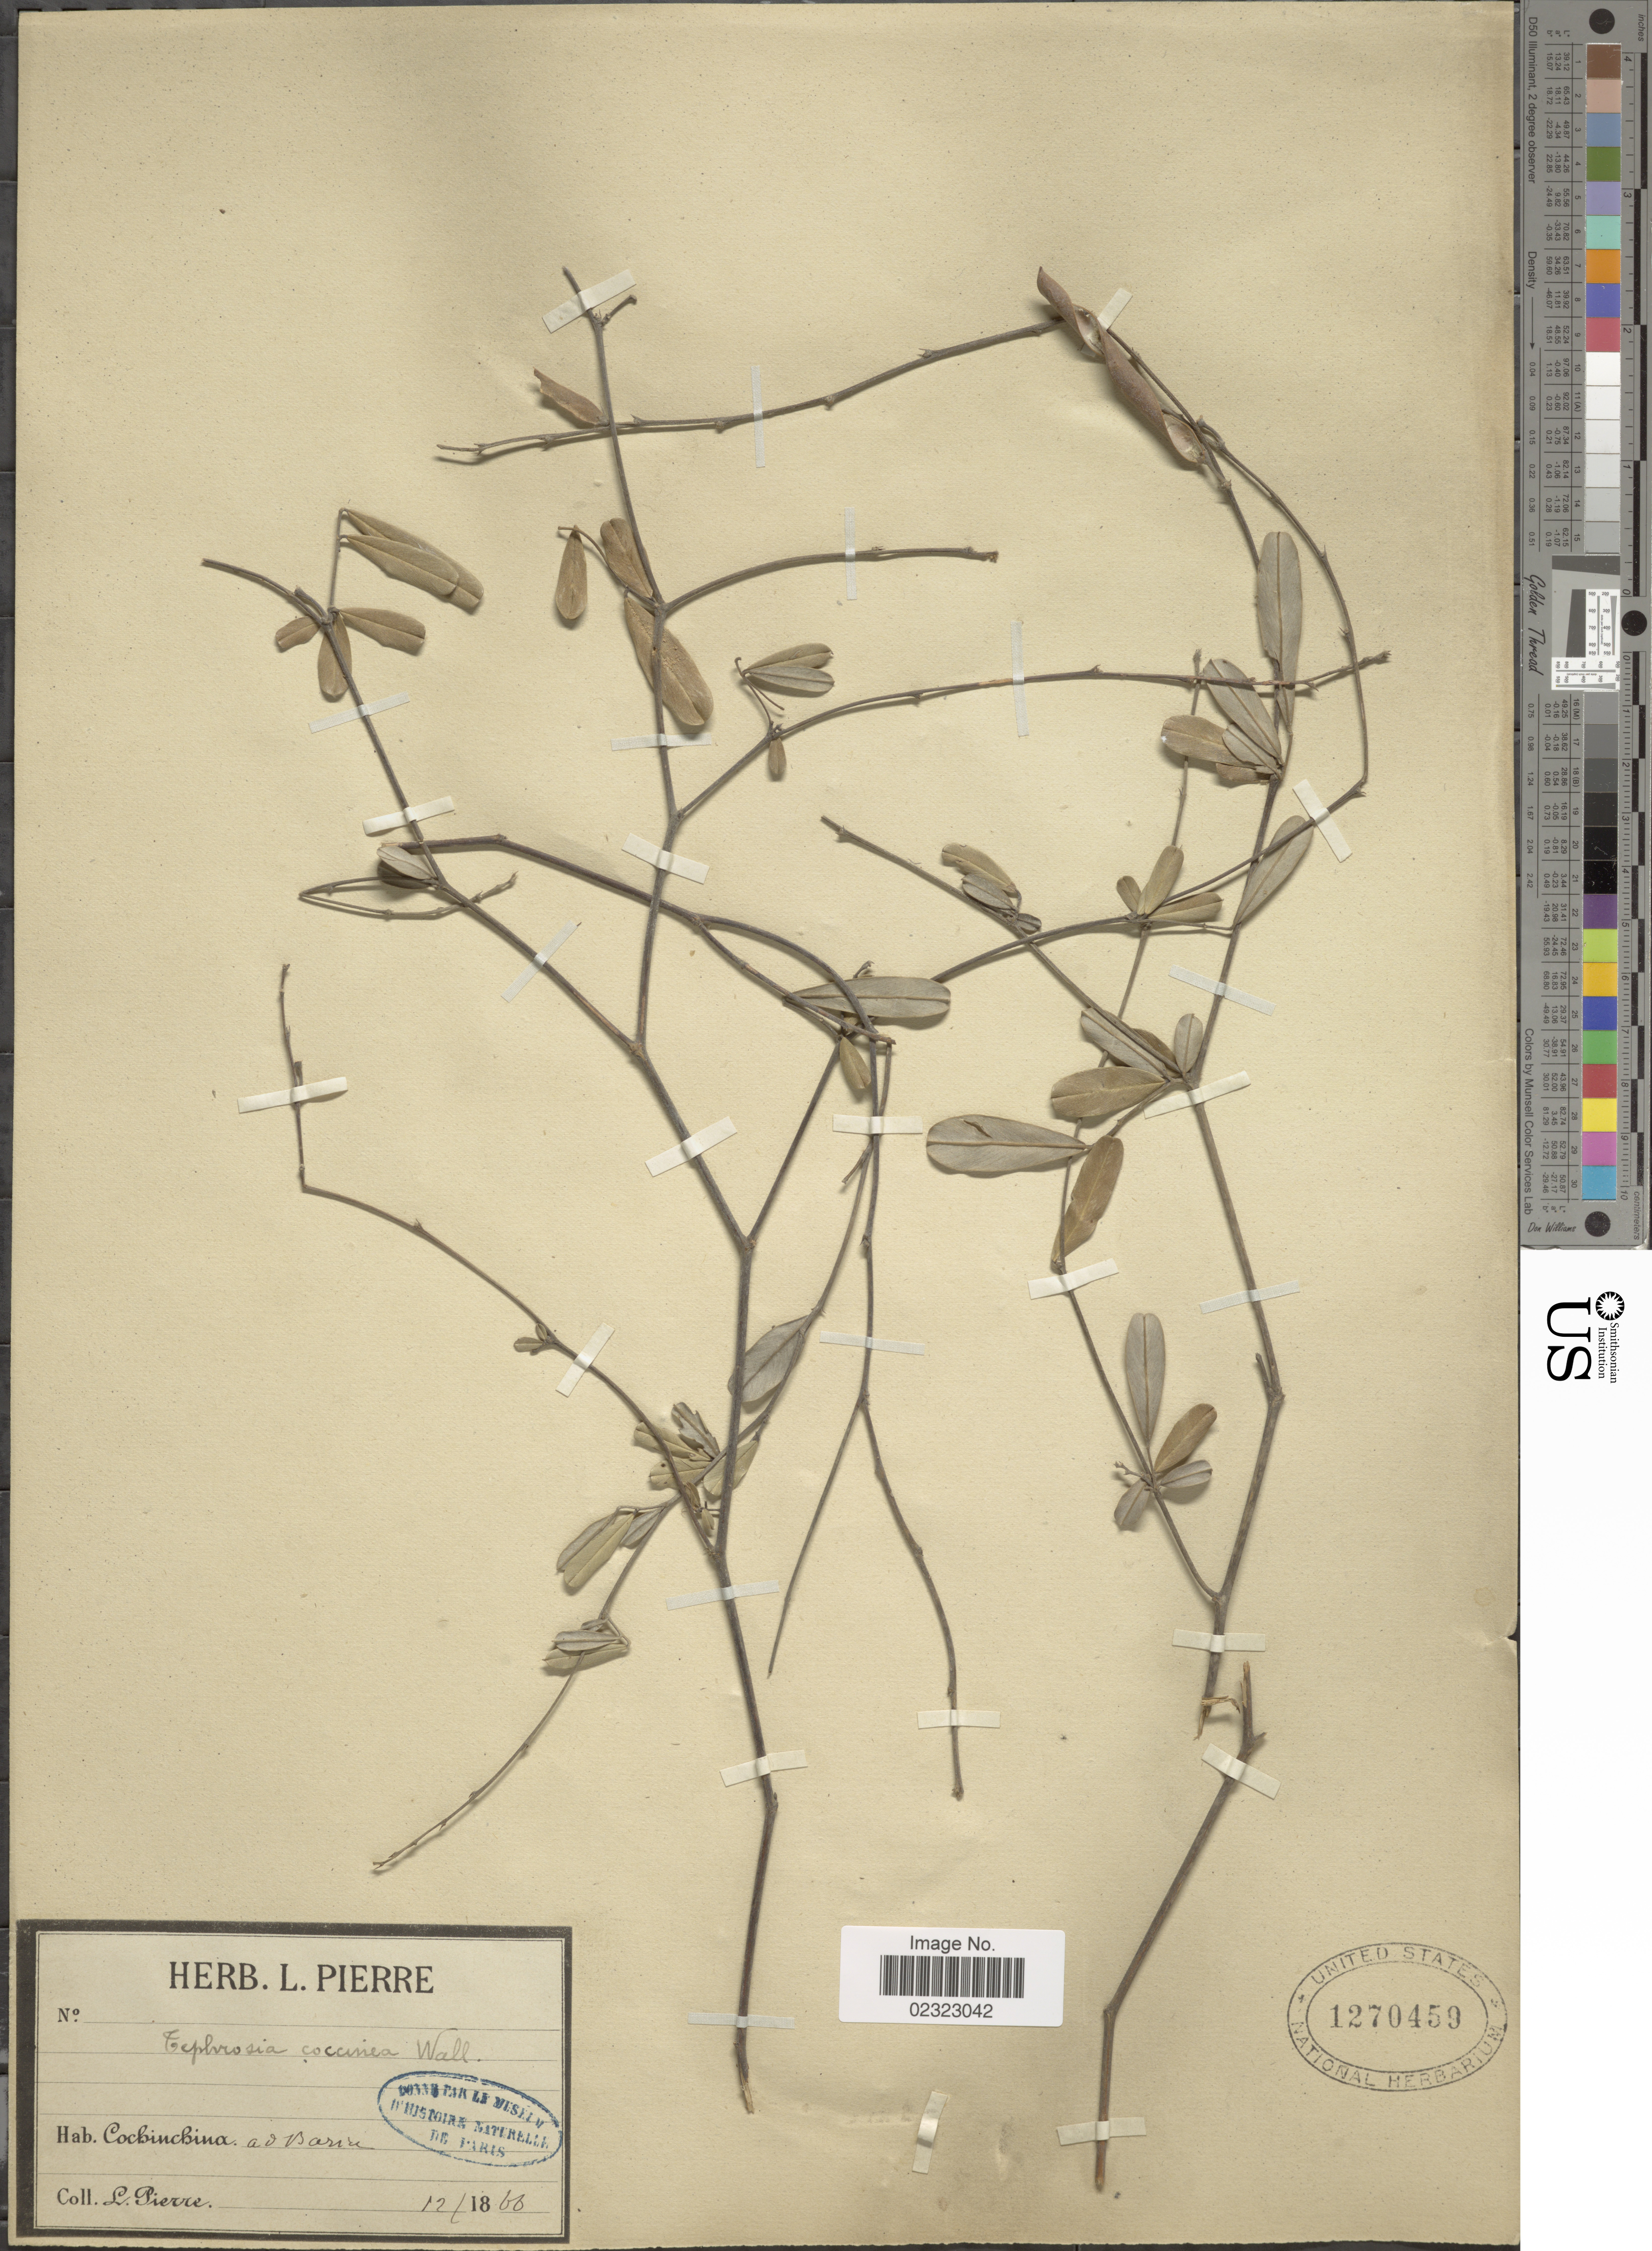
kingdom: Plantae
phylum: Tracheophyta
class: Magnoliopsida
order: Fabales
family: Fabaceae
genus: Tephrosia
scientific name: Tephrosia coccinea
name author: Wall.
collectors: L. Pierre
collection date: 1866-12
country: Vietnam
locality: Cochinchina, ad Baria [at Ba Ria]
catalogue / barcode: US 1270459